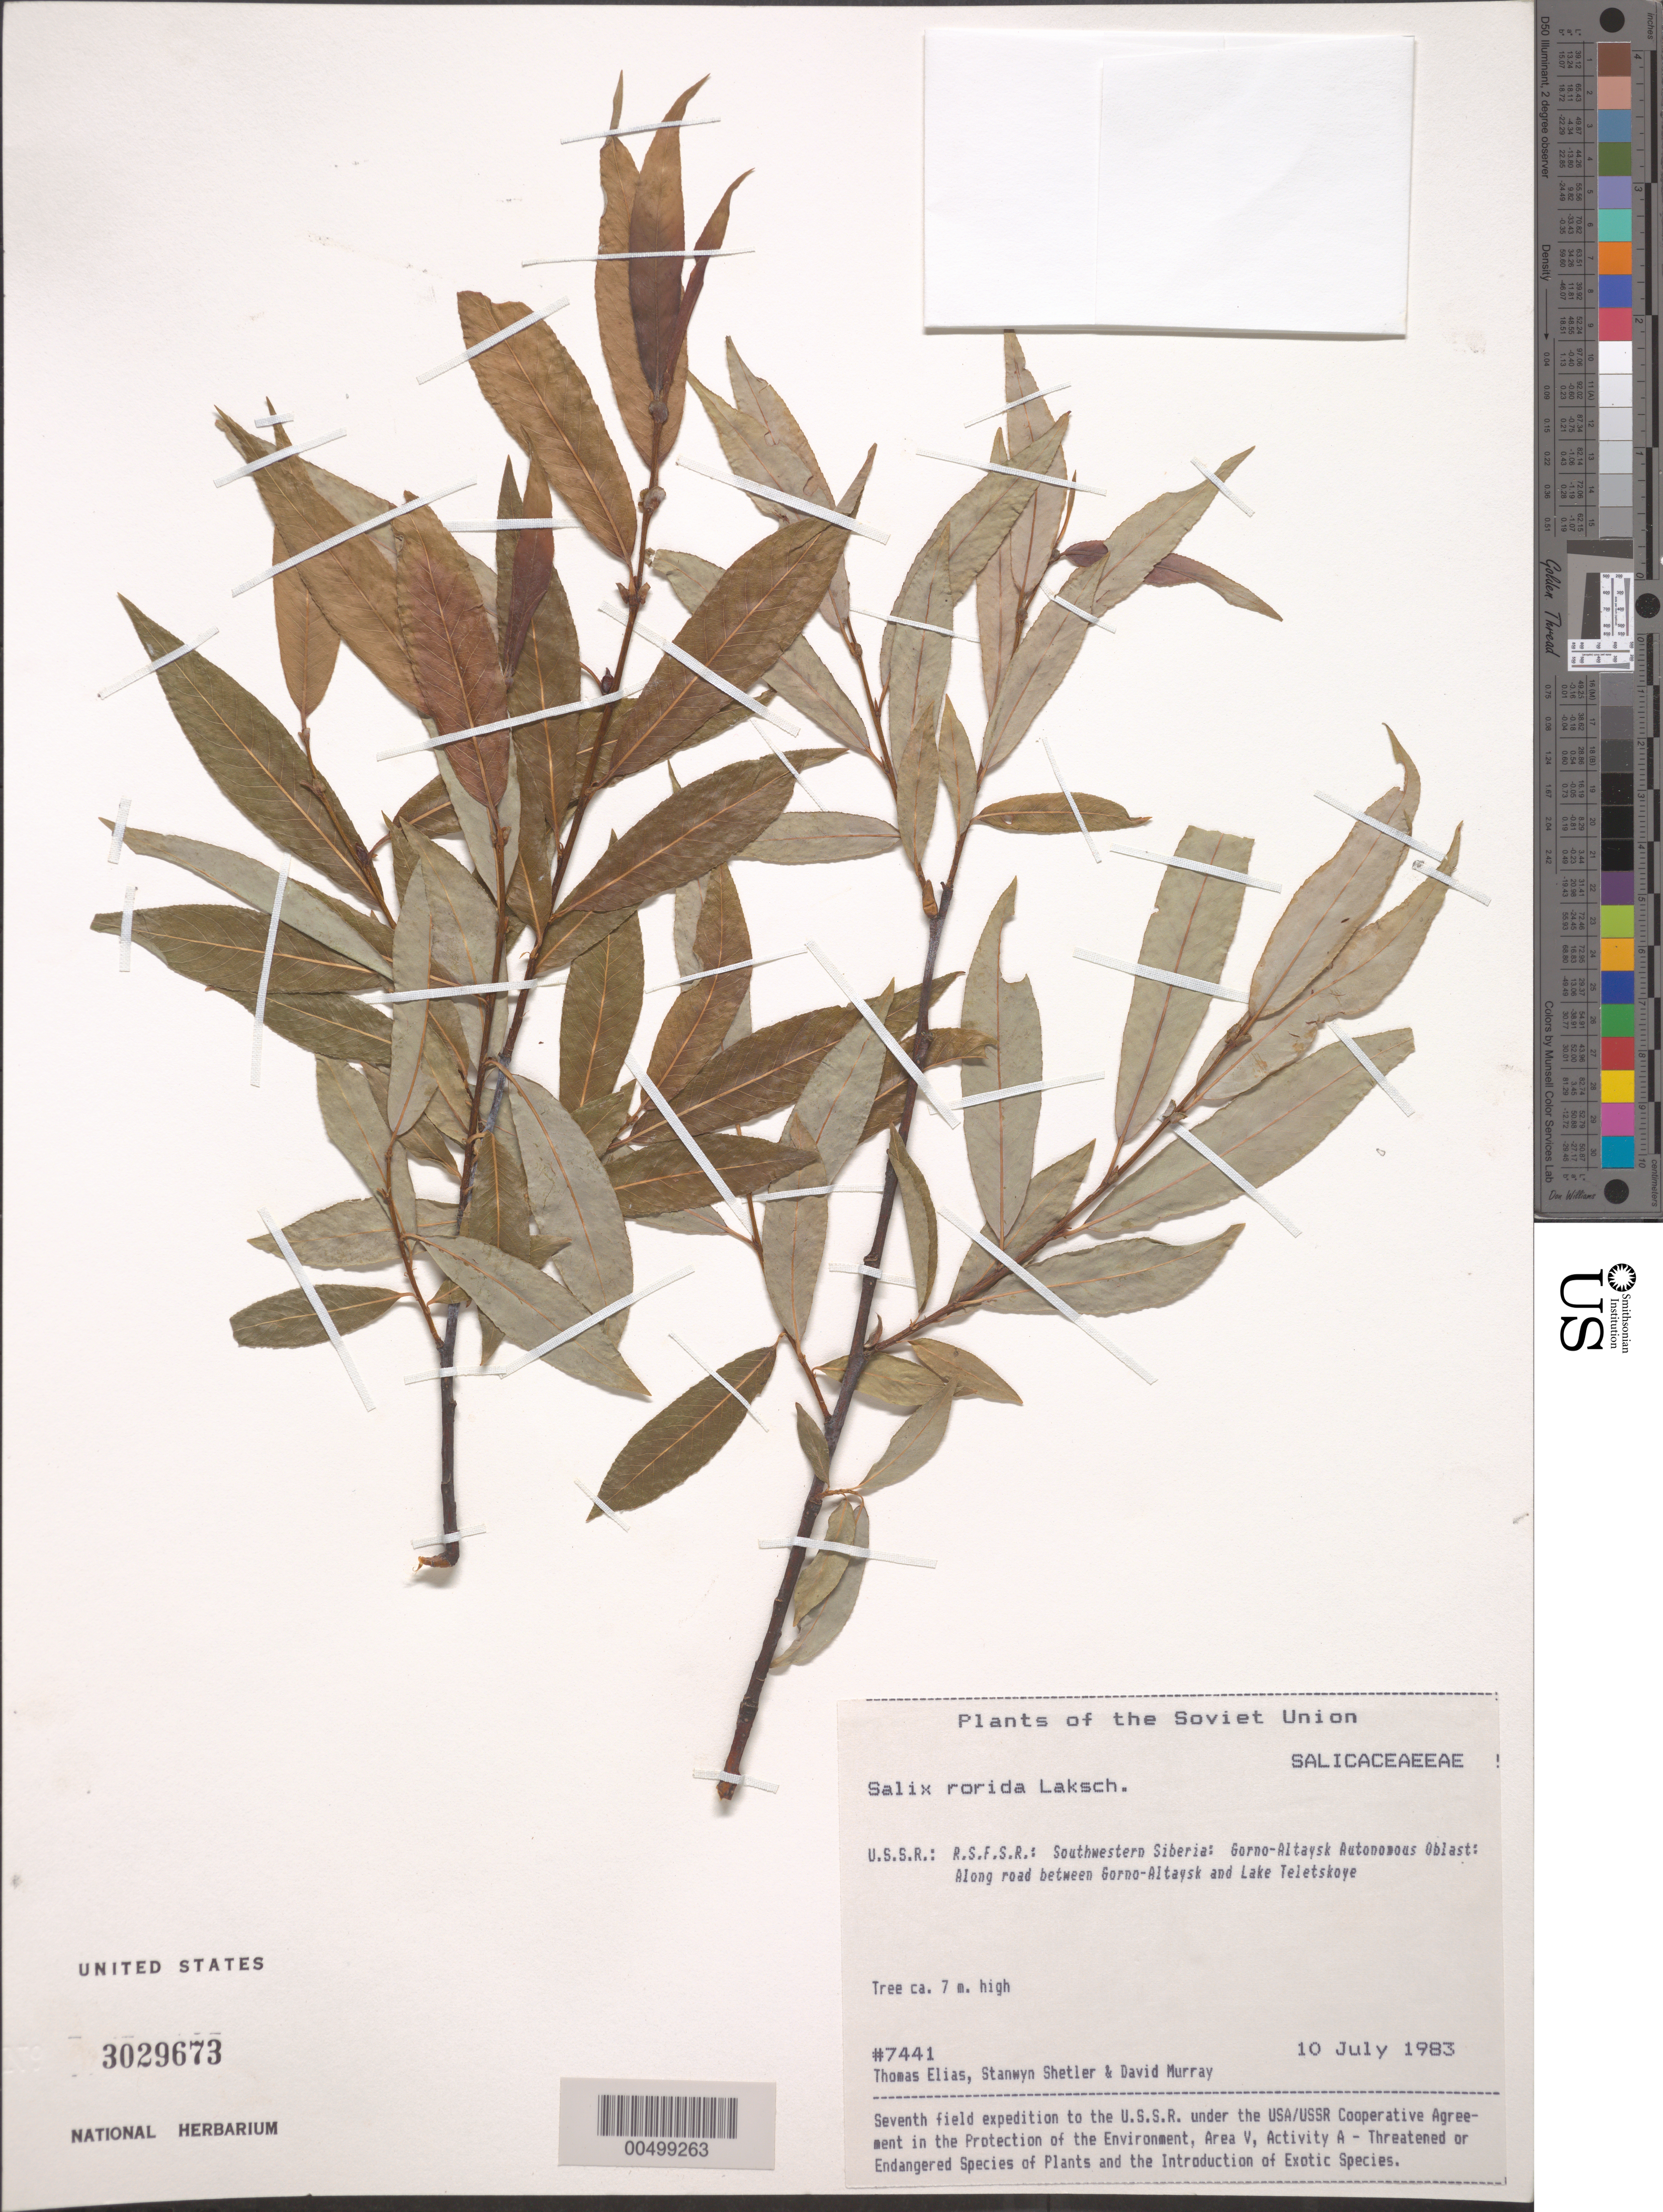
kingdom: Plantae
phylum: Tracheophyta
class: Magnoliopsida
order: Malpighiales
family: Salicaceae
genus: Salix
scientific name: Salix rorida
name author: Laksch.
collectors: T. Elias, S. Shetler & D. F. Murray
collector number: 7441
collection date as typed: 10 Jul 1983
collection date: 1983-07-10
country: Russian Federation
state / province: Altai Republic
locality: Along road between Gorno-Altaysk and Lake Teletskoye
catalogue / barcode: US 3029673